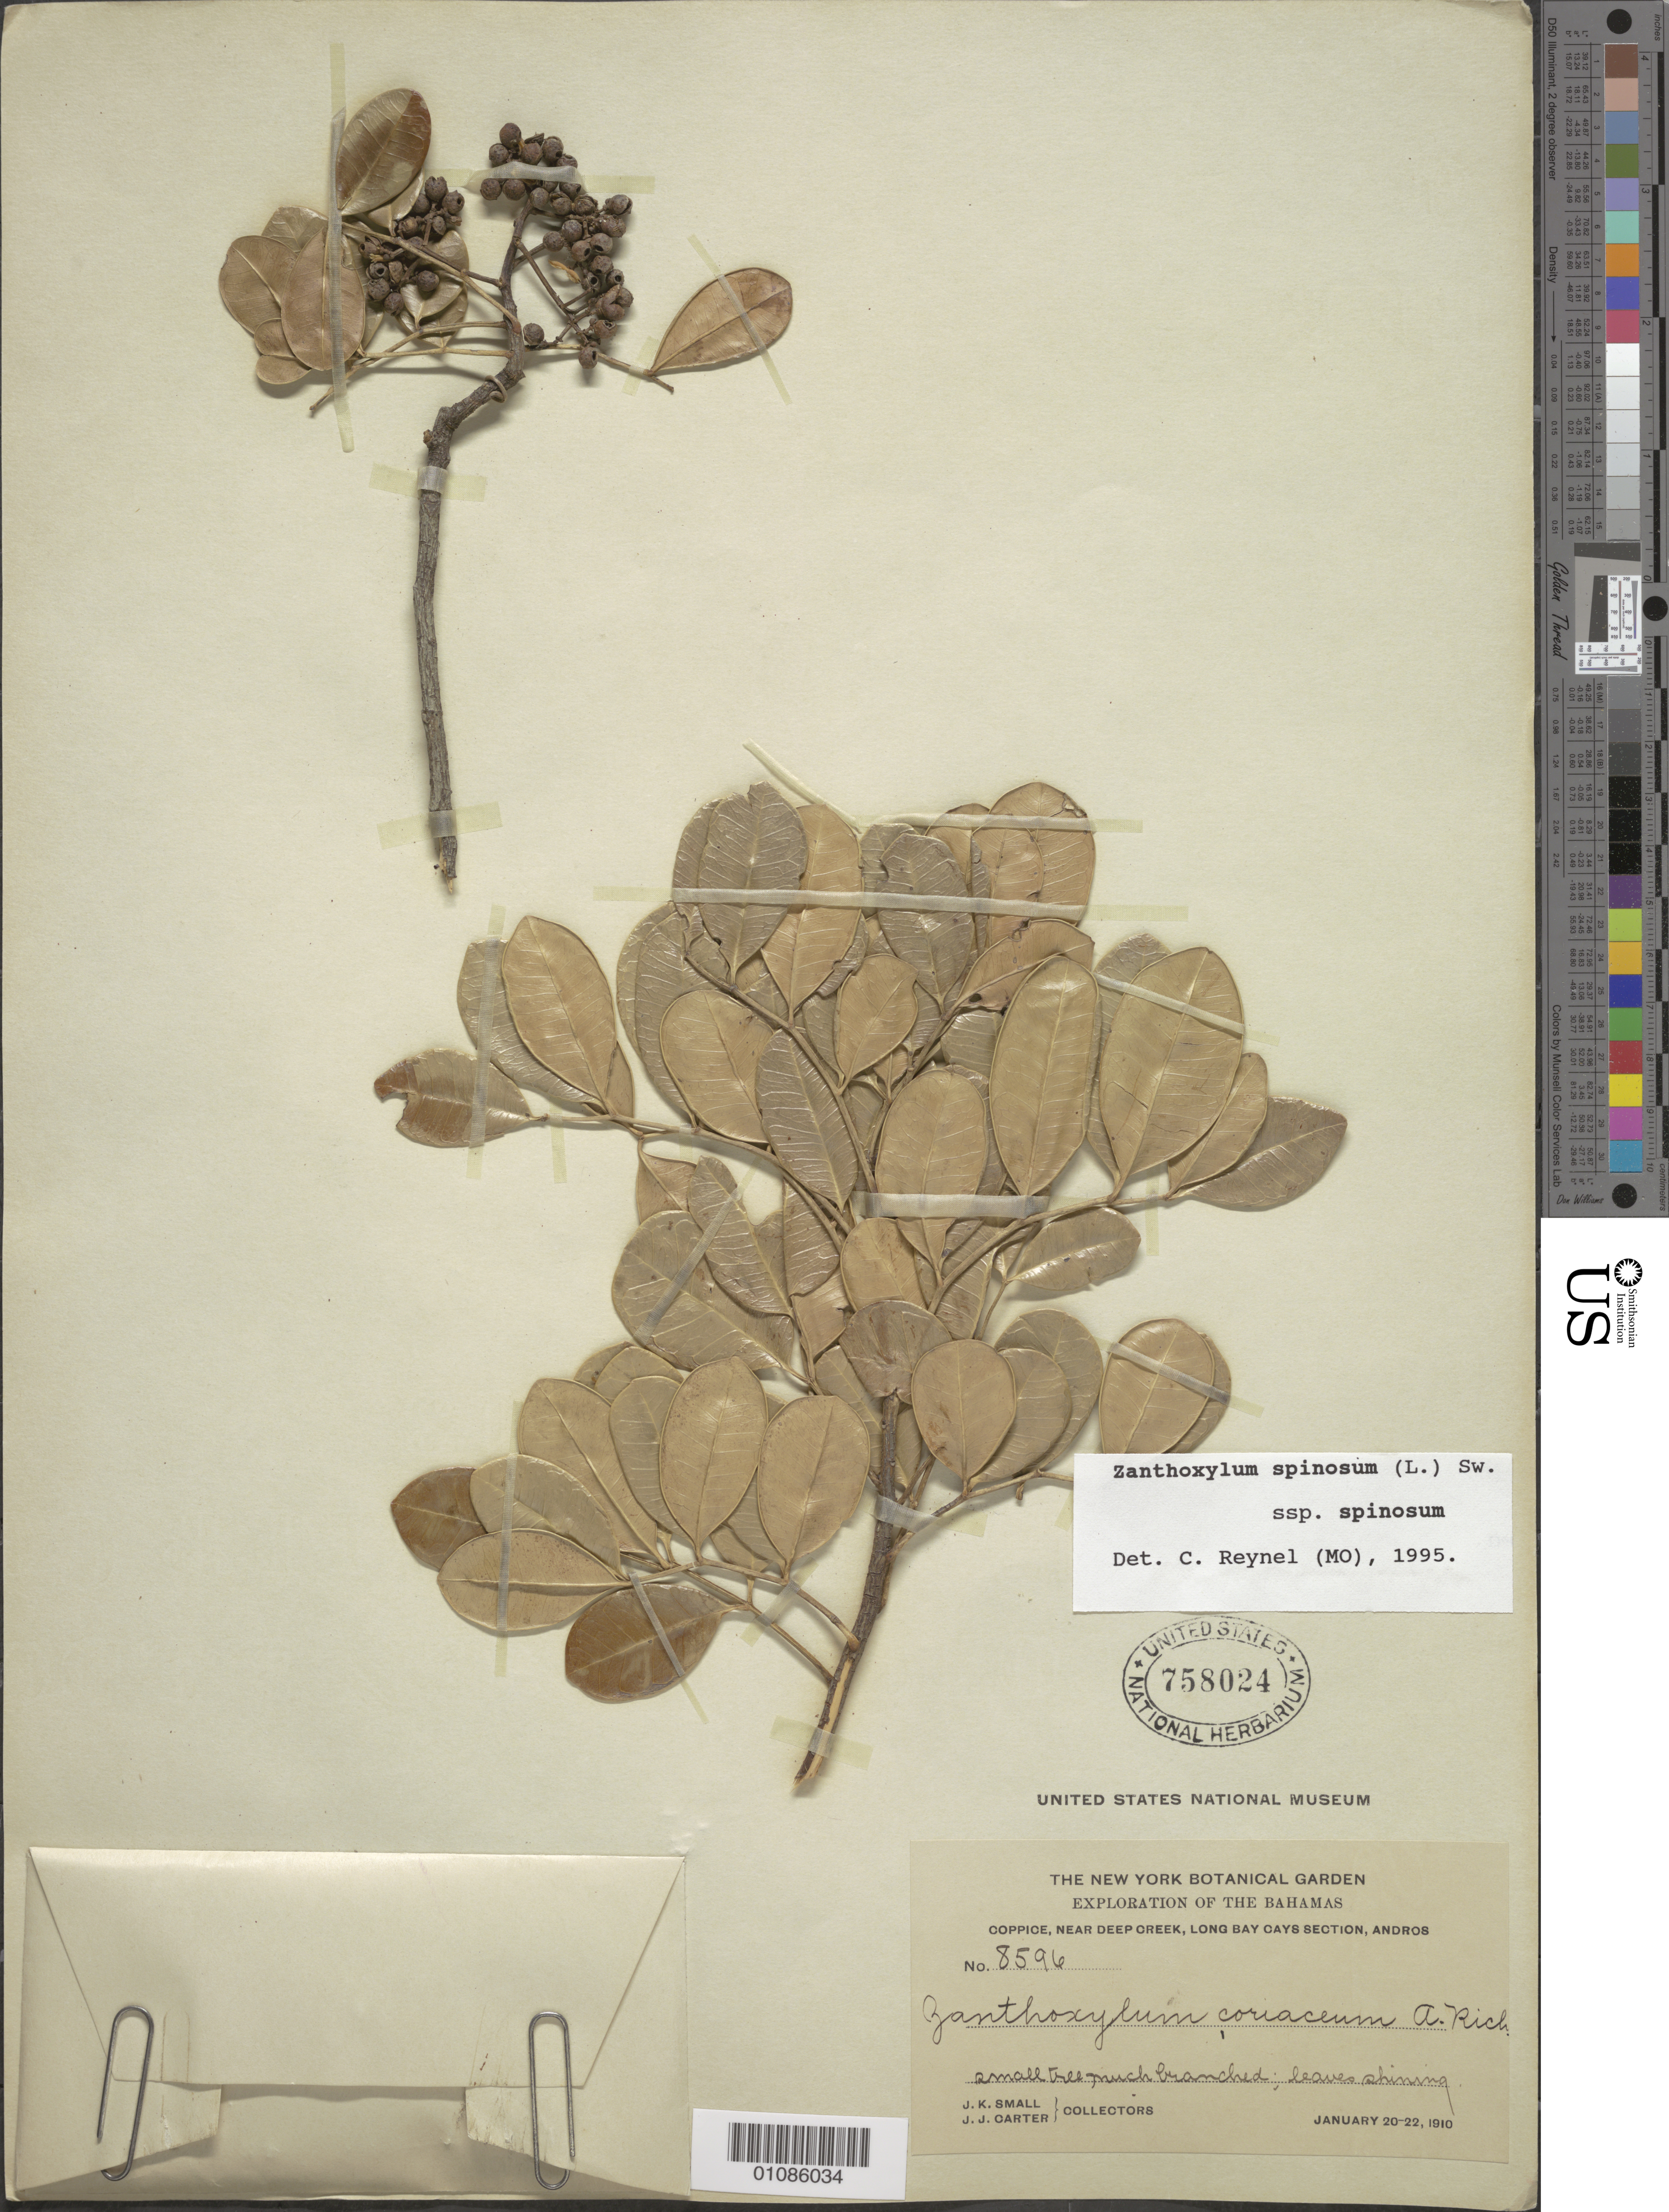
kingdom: Plantae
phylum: Tracheophyta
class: Magnoliopsida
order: Sapindales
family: Rutaceae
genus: Zanthoxylum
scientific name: Zanthoxylum coriaceum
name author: A. Rich.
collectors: J. K. Small & J. J. Carter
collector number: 8596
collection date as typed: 20 Jan 1910 to 22 Jan 1910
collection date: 1910-01-20/1910-01-22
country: Bahamas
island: Andros I.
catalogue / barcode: US 758024